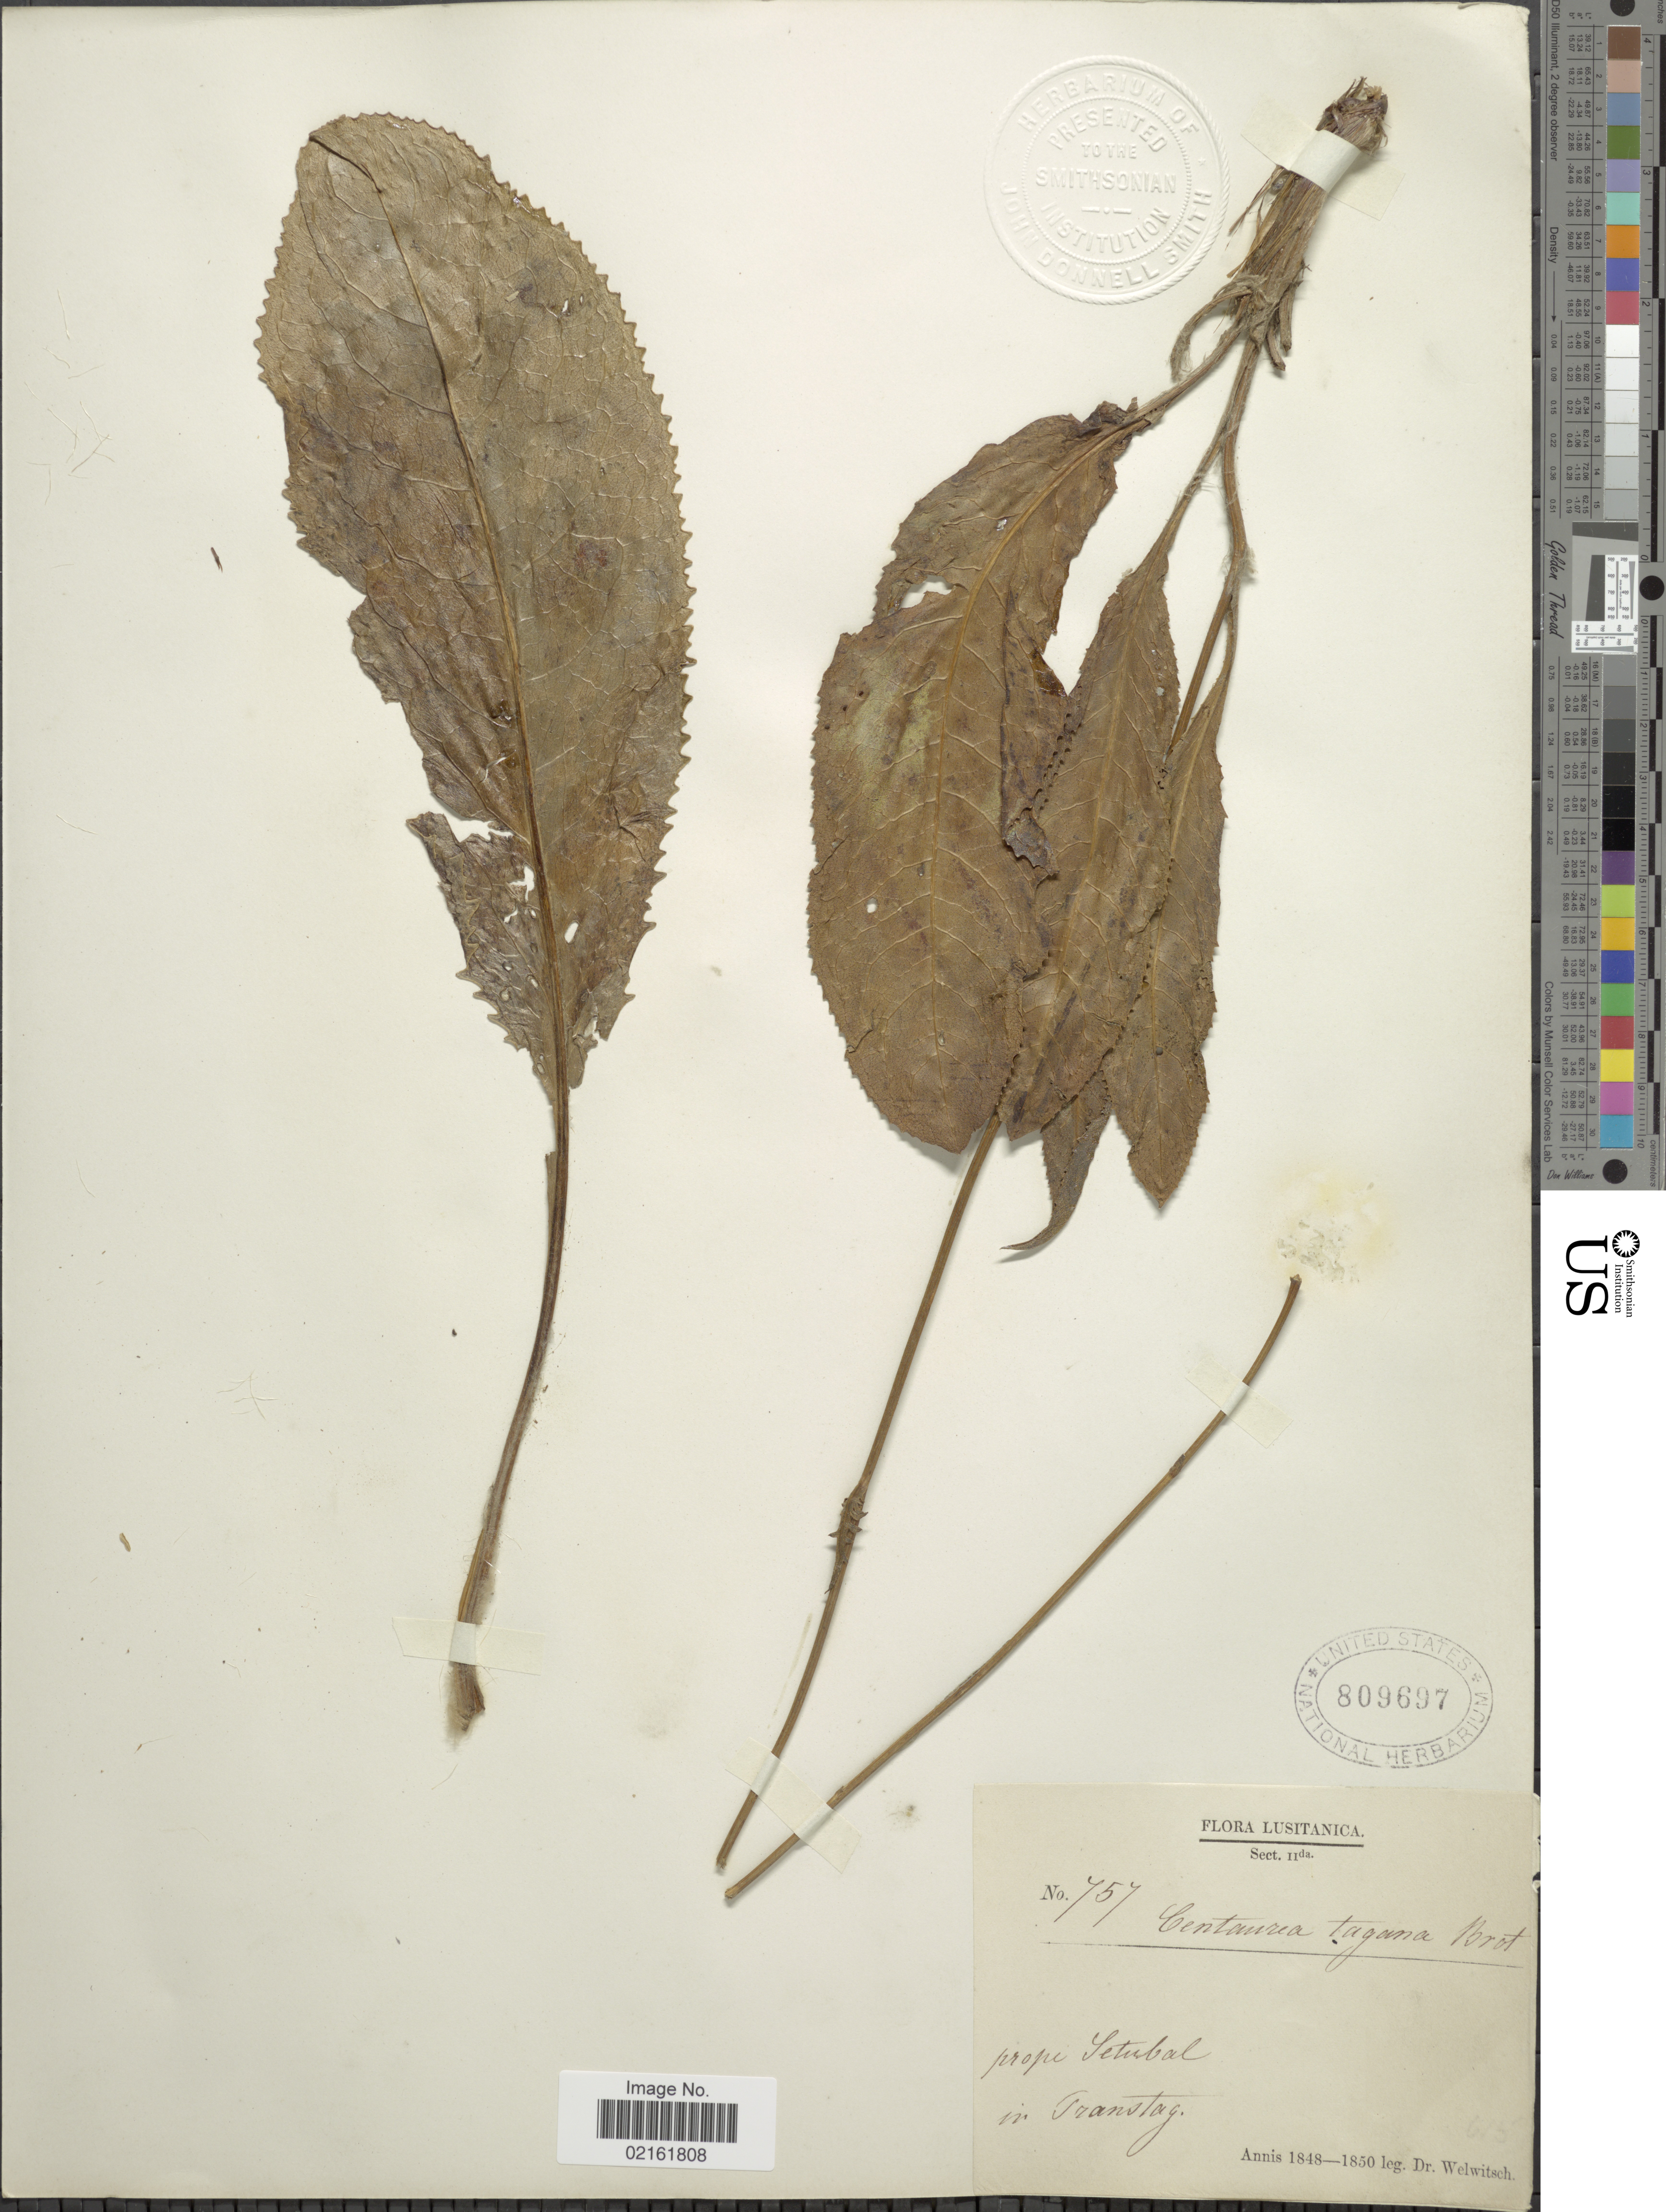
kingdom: Plantae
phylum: Tracheophyta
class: Magnoliopsida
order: Asterales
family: Asteraceae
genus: Rhaponticoides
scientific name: Rhaponticoides africana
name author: (Lam.) M.V.Agab. & Greuter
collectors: -. Welwitsch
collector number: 757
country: Portugal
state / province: Setubal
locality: Lusitanica, prope Setubal in Translag [interpreted]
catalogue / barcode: US 809697